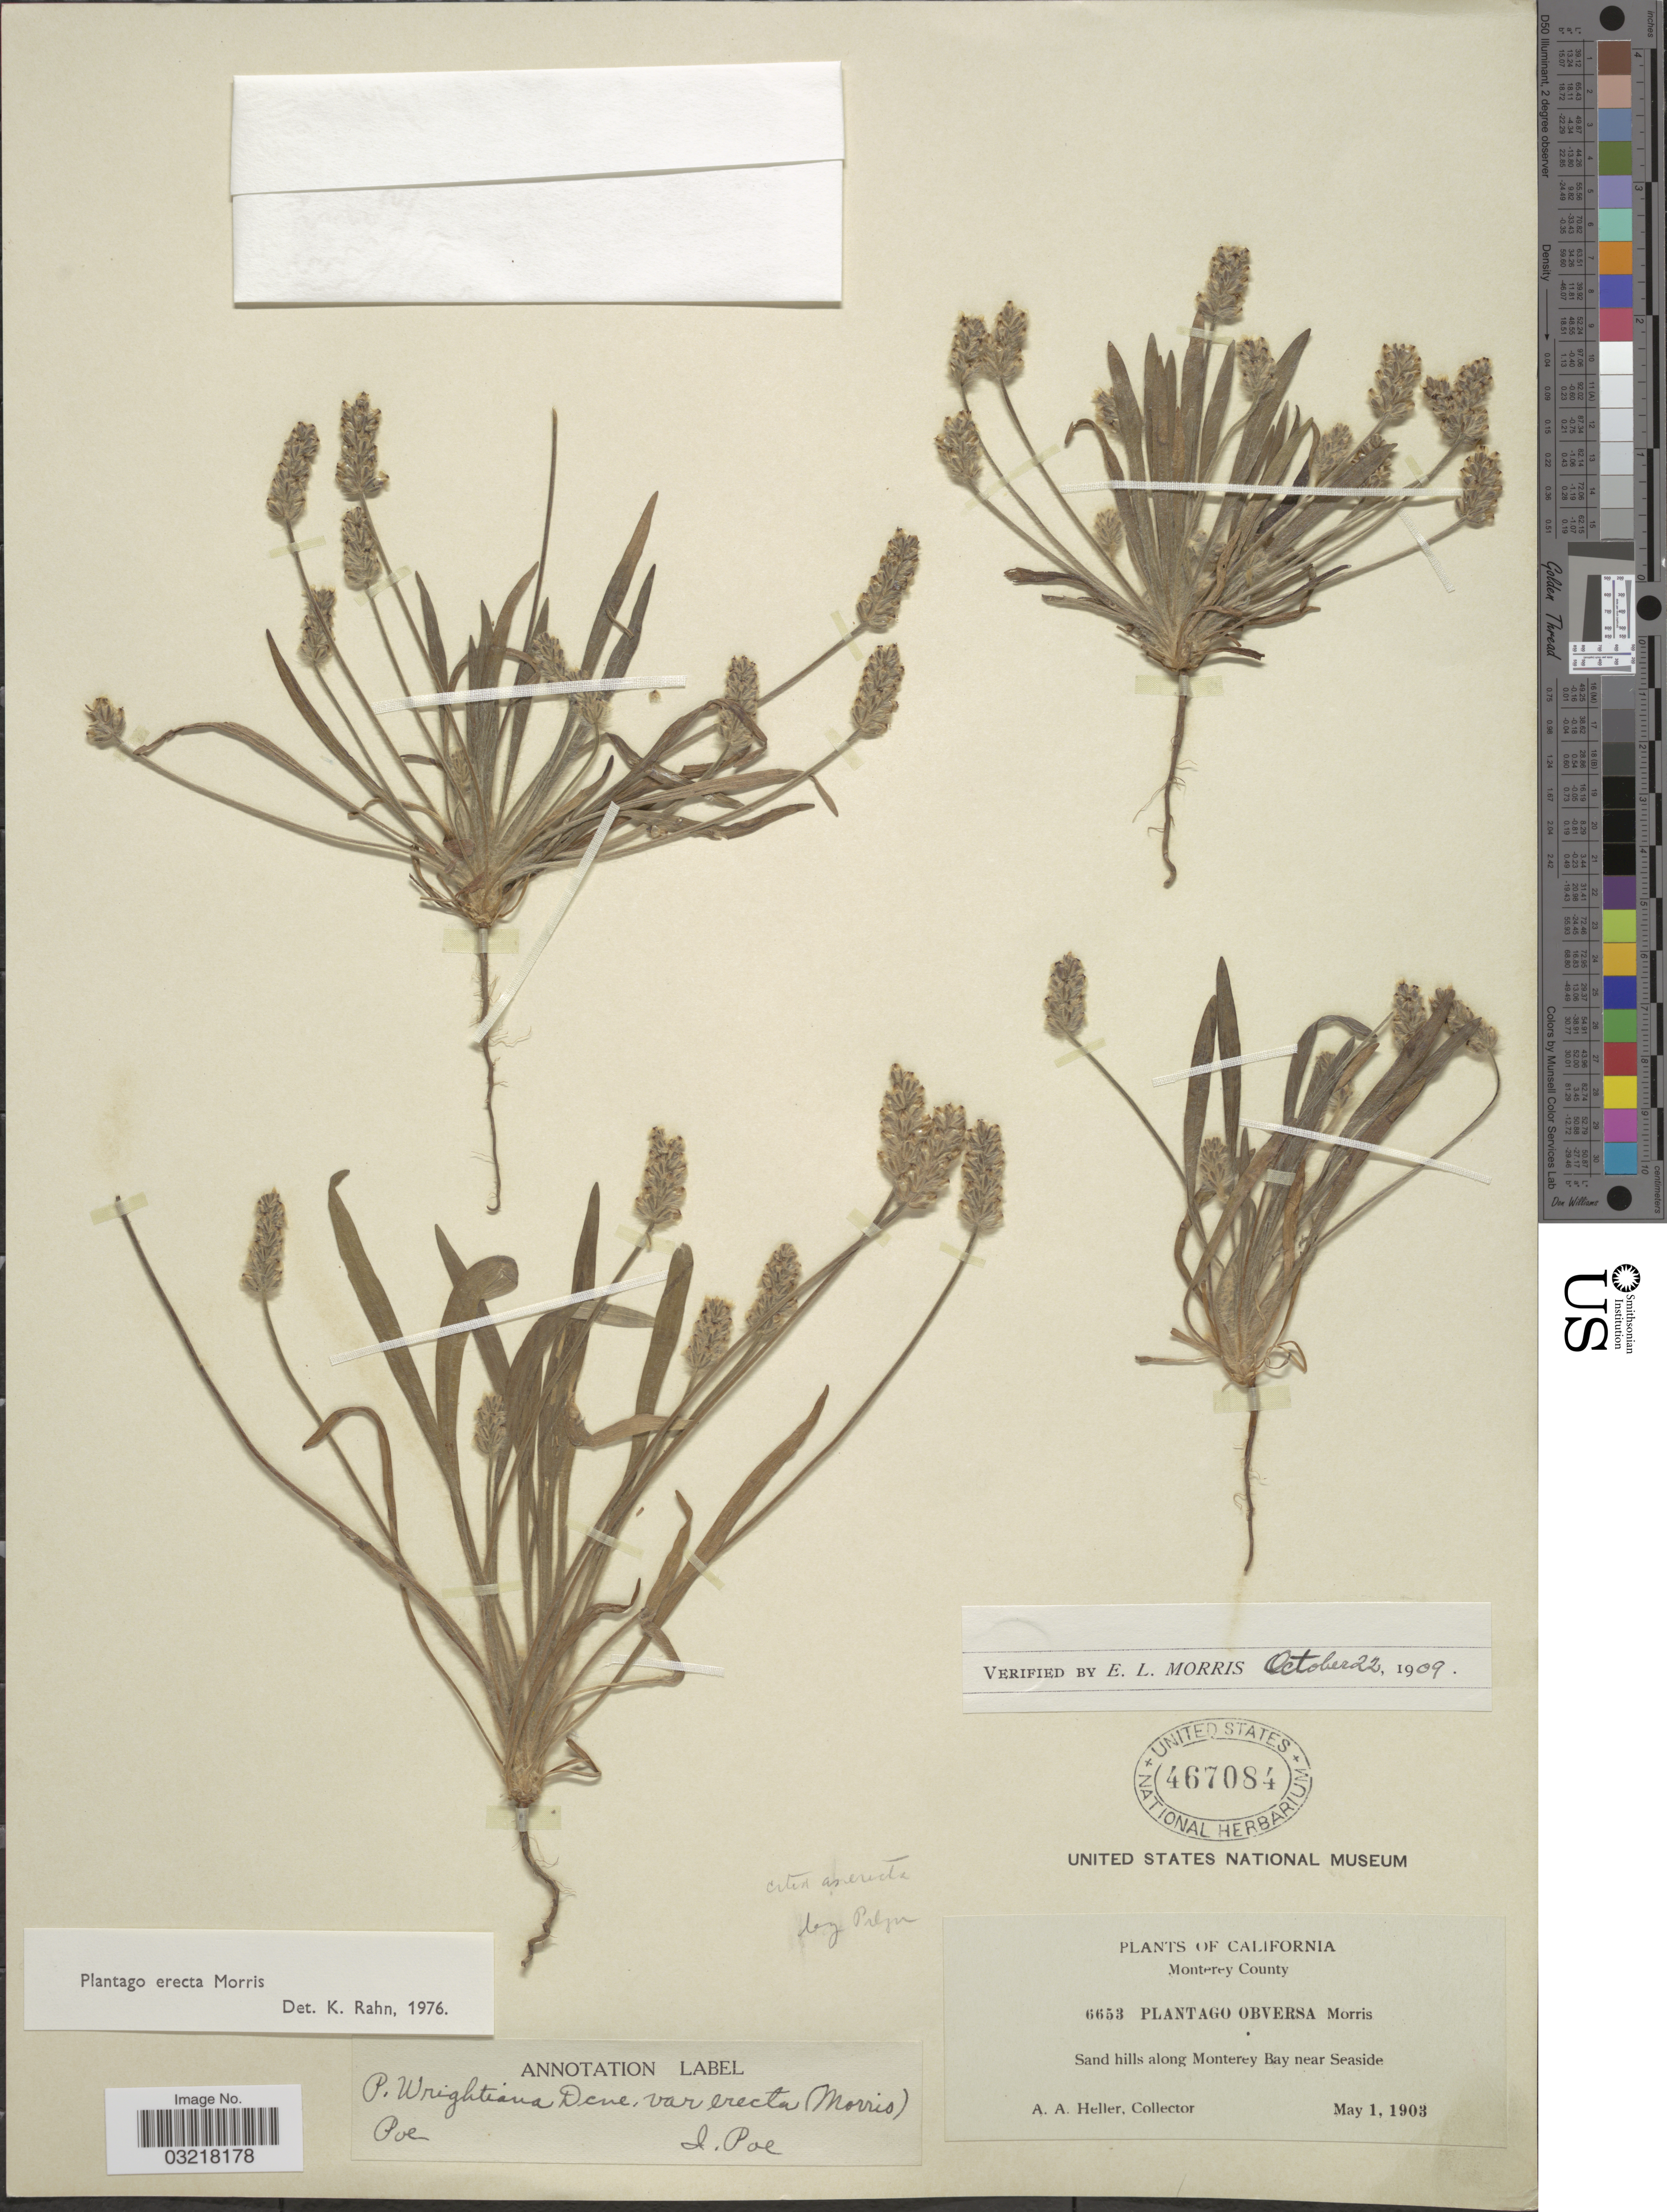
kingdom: Plantae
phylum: Tracheophyta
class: Magnoliopsida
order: Lamiales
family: Plantaginaceae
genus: Plantago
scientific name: Plantago erecta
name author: Morris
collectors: A. A. Heller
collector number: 6653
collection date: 1903-05-01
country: United States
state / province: California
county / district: Monterey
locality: Monterey County. Sand hills along Monterey Bay near Seaside.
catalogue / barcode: US 467084